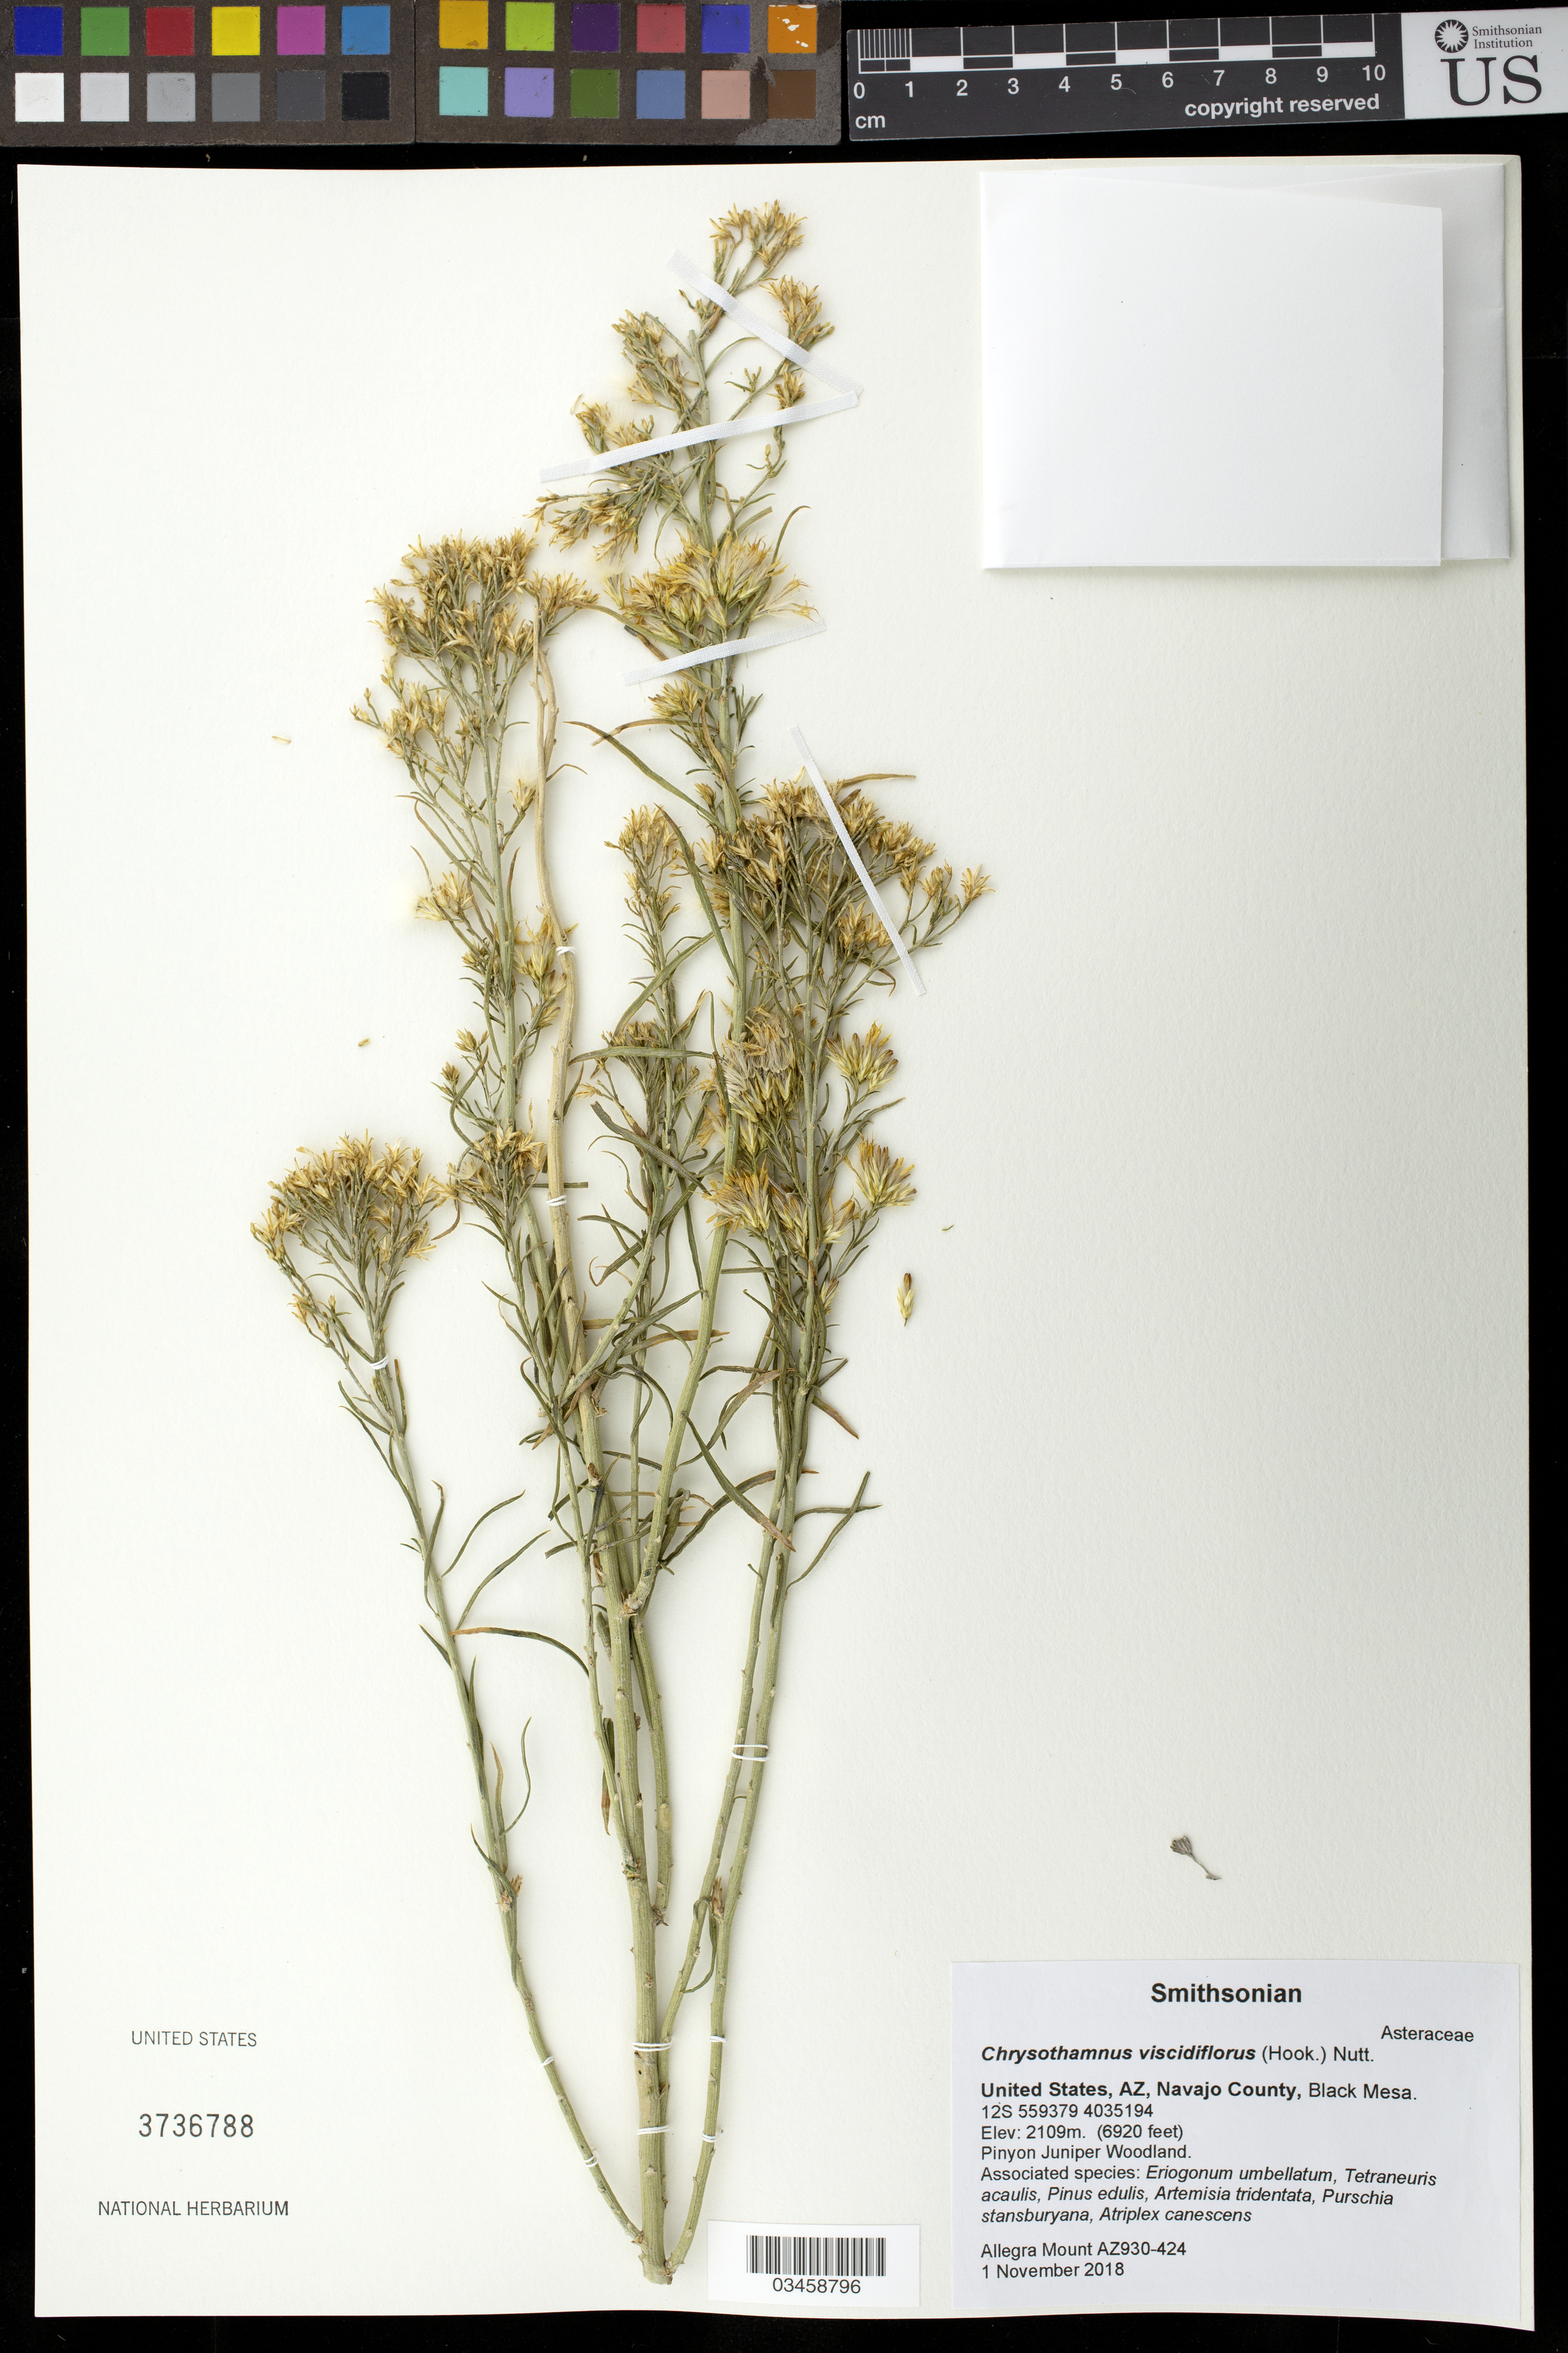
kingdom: Plantae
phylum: Tracheophyta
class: Magnoliopsida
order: Asterales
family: Asteraceae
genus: Chrysothamnus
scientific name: Chrysothamnus viscidiflorus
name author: (Hook.) Nutt.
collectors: A. Mount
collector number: AZ930-424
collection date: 2018-11-01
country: United States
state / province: Arizona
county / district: Navajo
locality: Black Mesa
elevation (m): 2109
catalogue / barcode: US 3736788